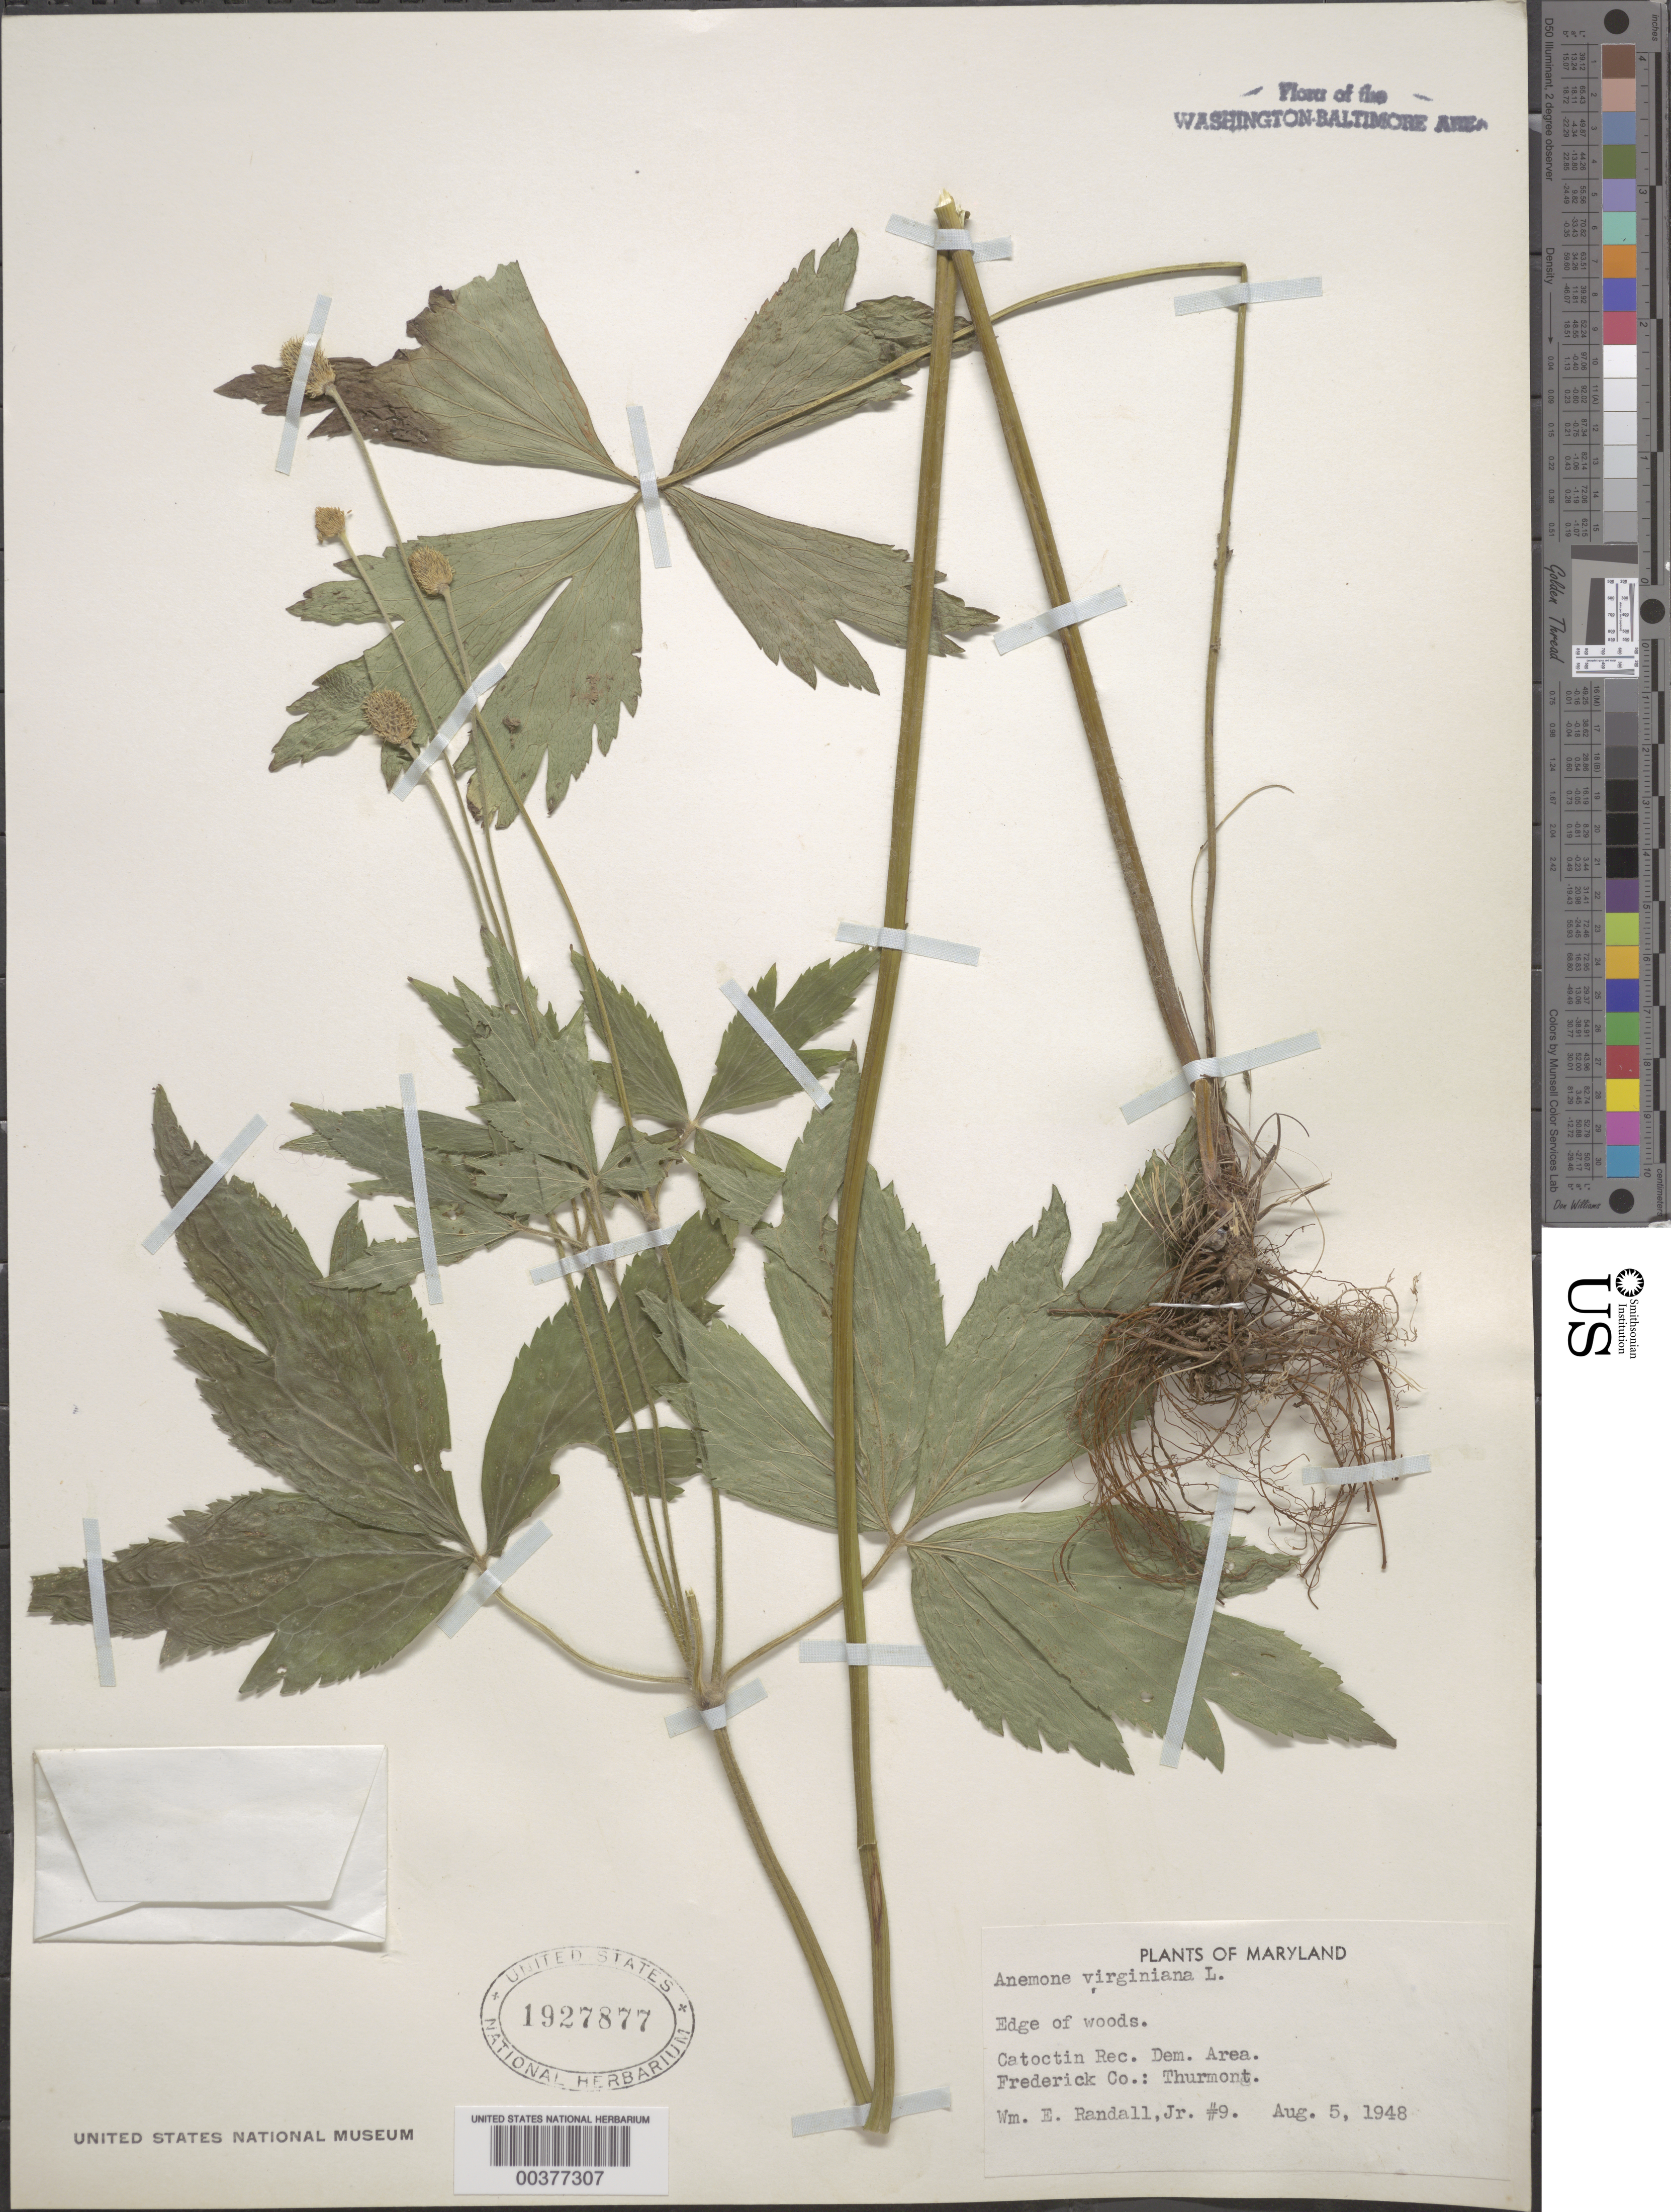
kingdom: Plantae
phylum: Tracheophyta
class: Magnoliopsida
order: Ranunculales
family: Ranunculaceae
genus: Anemone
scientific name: Anemone virginiana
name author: L.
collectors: W. Randall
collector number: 9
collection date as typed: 05 Aug 1948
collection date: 1948-08-05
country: United States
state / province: Maryland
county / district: Frederick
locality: Catoctin Rec. Dem. area, Thurmont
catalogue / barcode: US 1927877